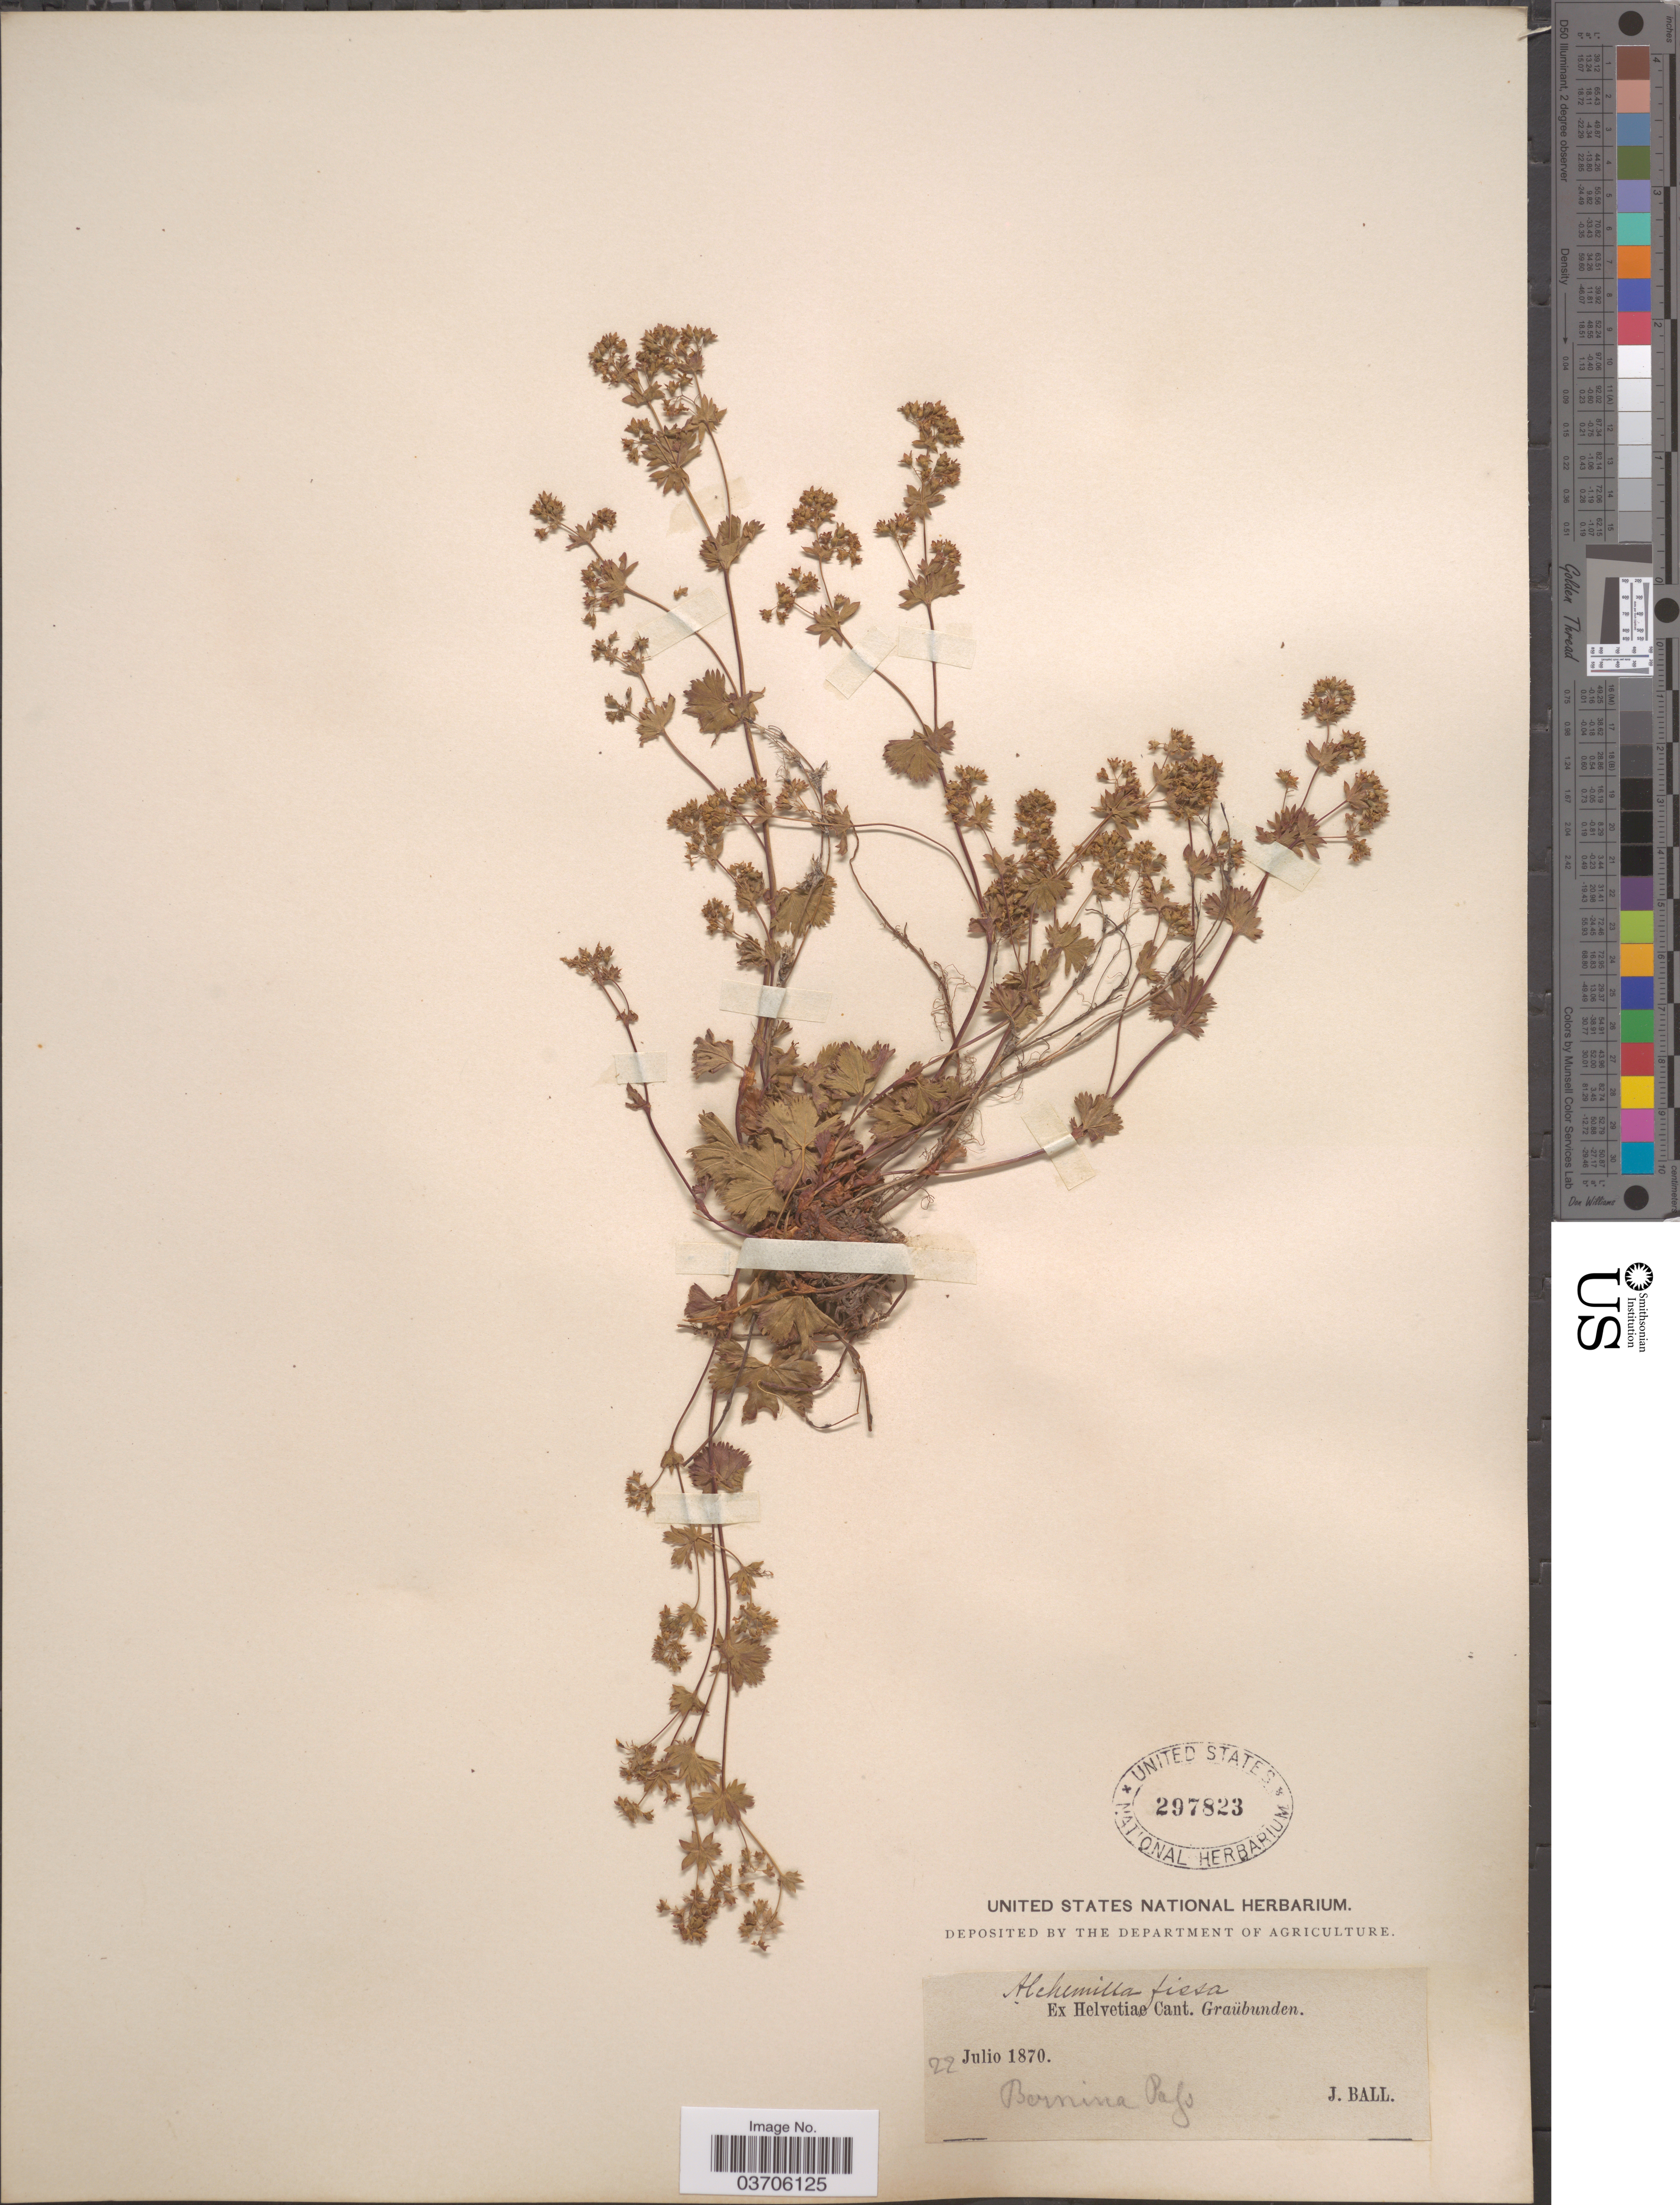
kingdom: Plantae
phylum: Tracheophyta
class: Magnoliopsida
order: Rosales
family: Rosaceae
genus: Alchemilla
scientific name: Alchemilla fissa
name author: Schum. ex Sturm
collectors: J. Ball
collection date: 1870-07-22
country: Switzerland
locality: Ex Helvetiae Cant. Graübunden. Bernina Pafs.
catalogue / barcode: US 297823